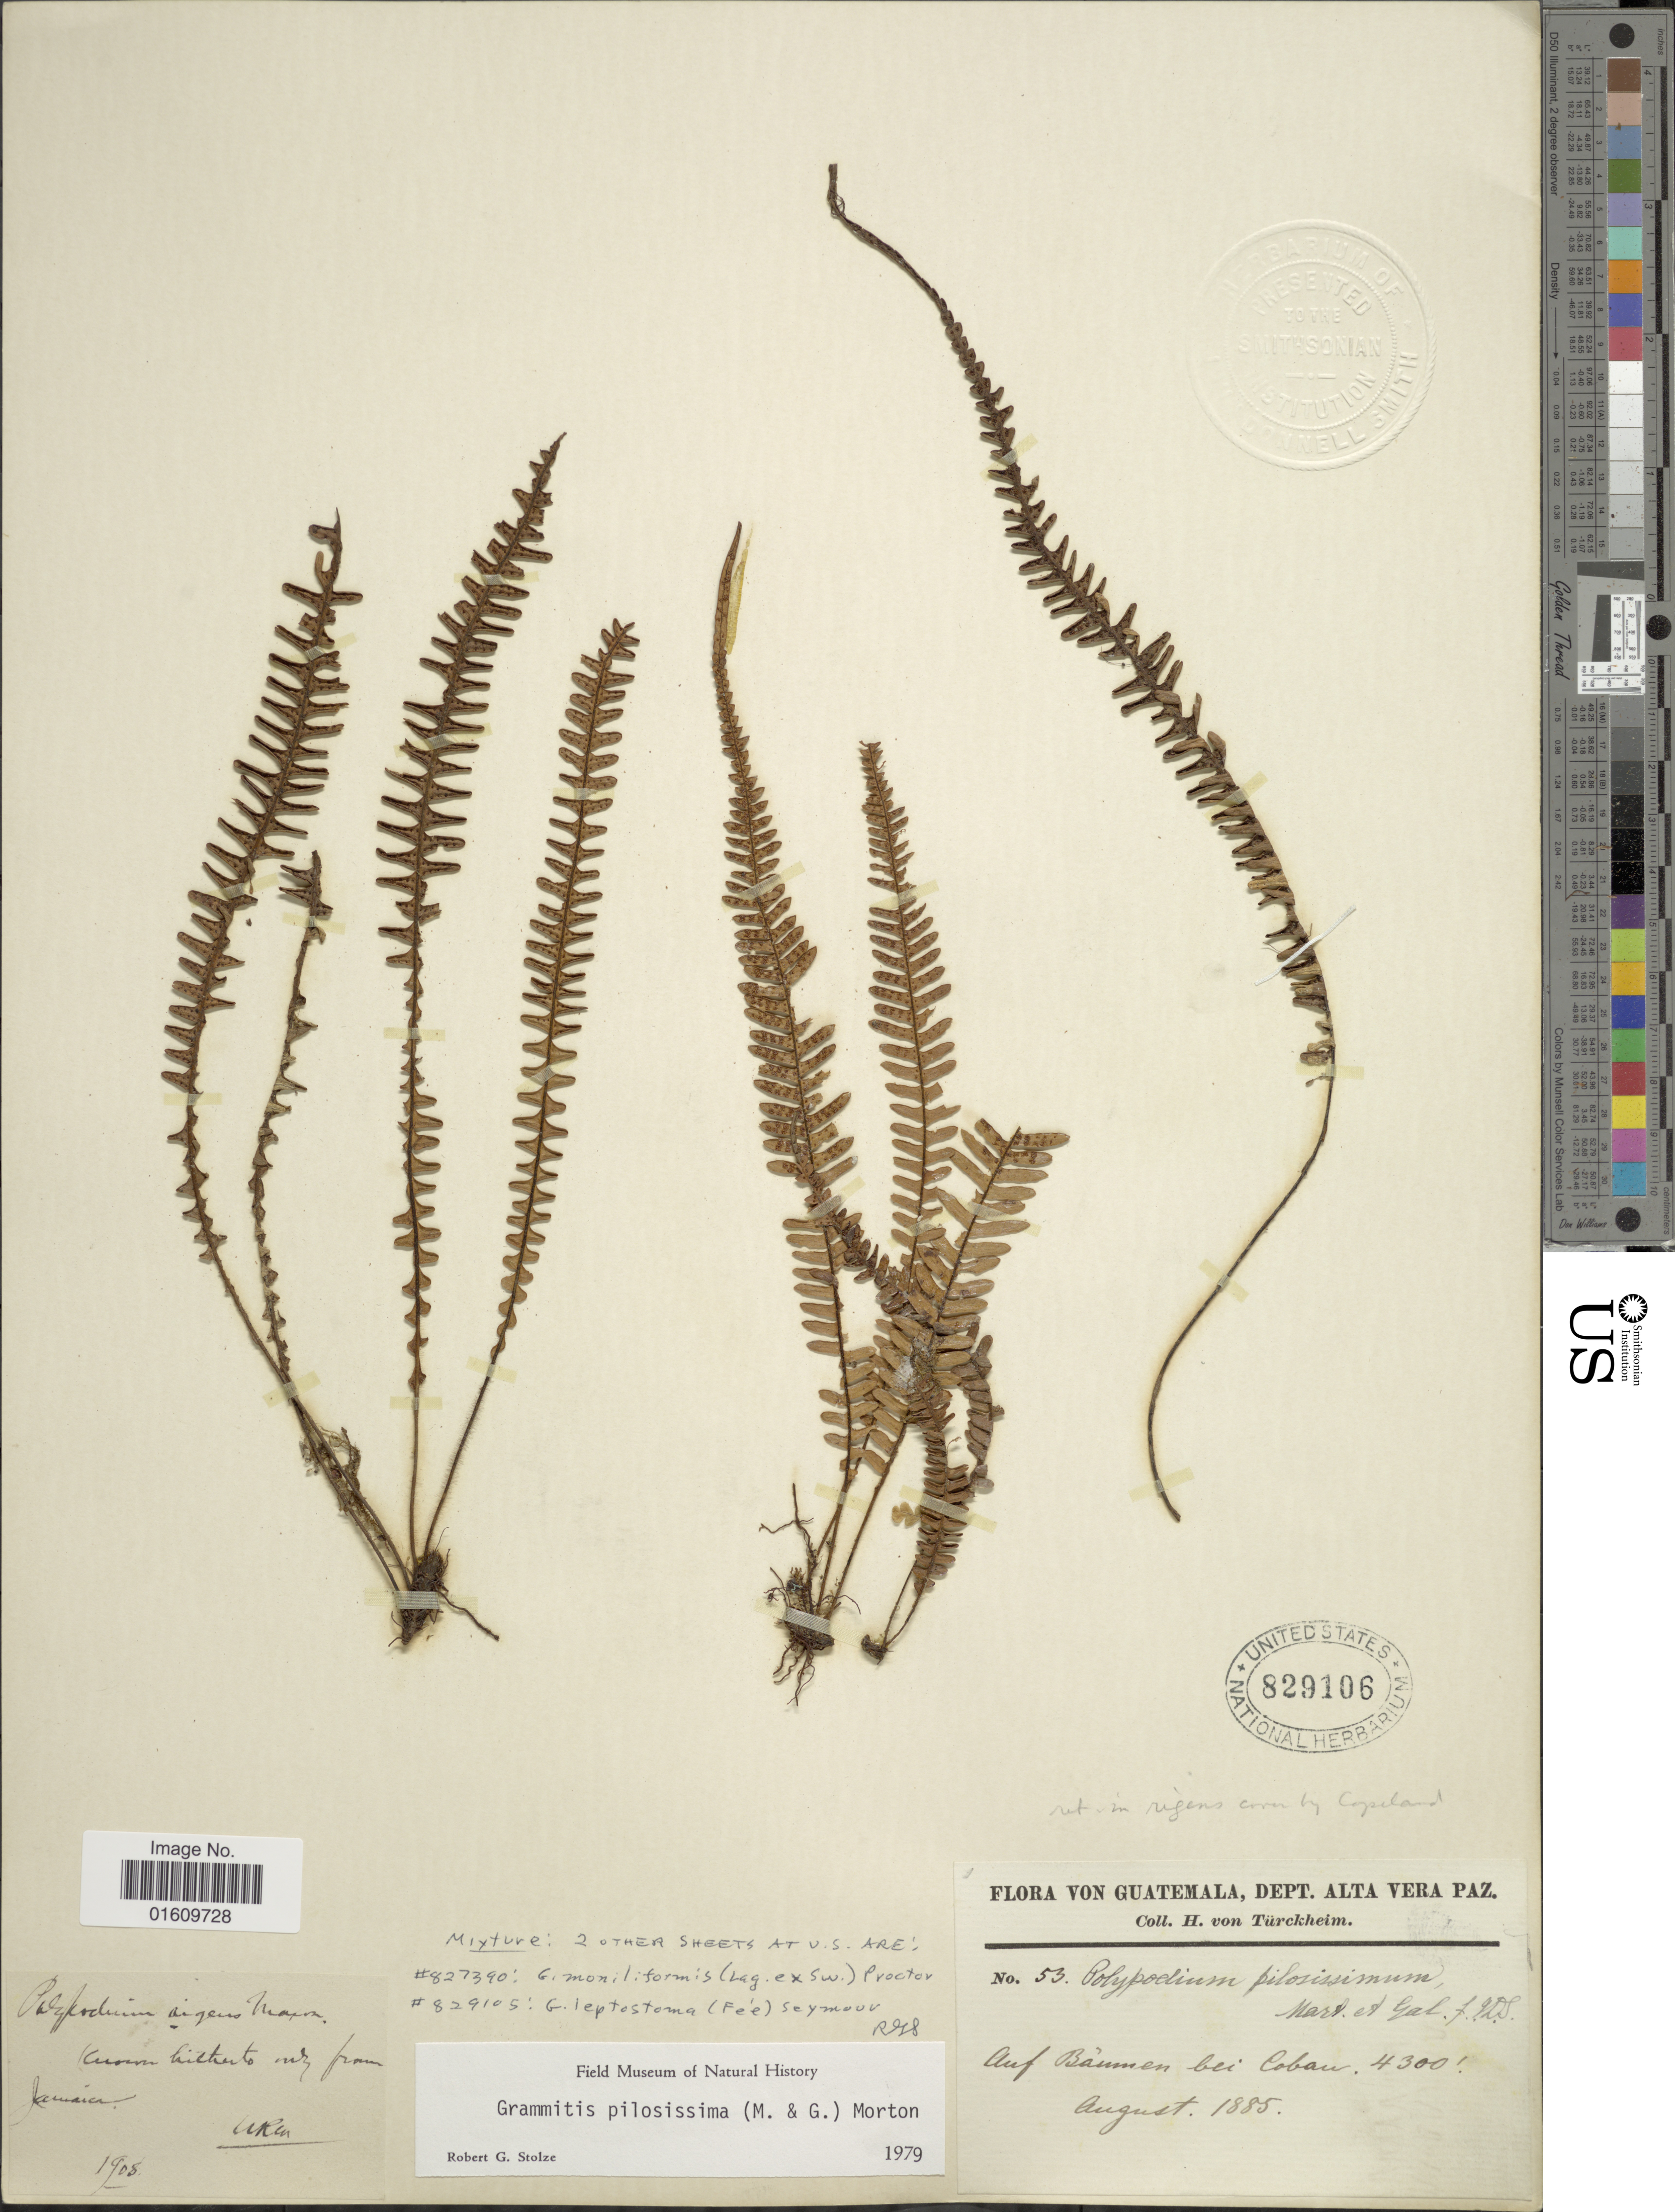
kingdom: Plantae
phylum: Tracheophyta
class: Polypodiopsida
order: Polypodiales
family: Polypodiaceae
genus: Melpomene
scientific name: Melpomene xiphopteroides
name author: (Liebm.) A.R. Sm. & R.C. Moran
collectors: H. von Türckheim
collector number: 53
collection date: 1885-08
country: Guatemala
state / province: Alta Verapaz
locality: Auf baumen bei Cobán [on trees at Cobán]. Dept. Alta Vera Paz.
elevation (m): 1311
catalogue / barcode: US 829106